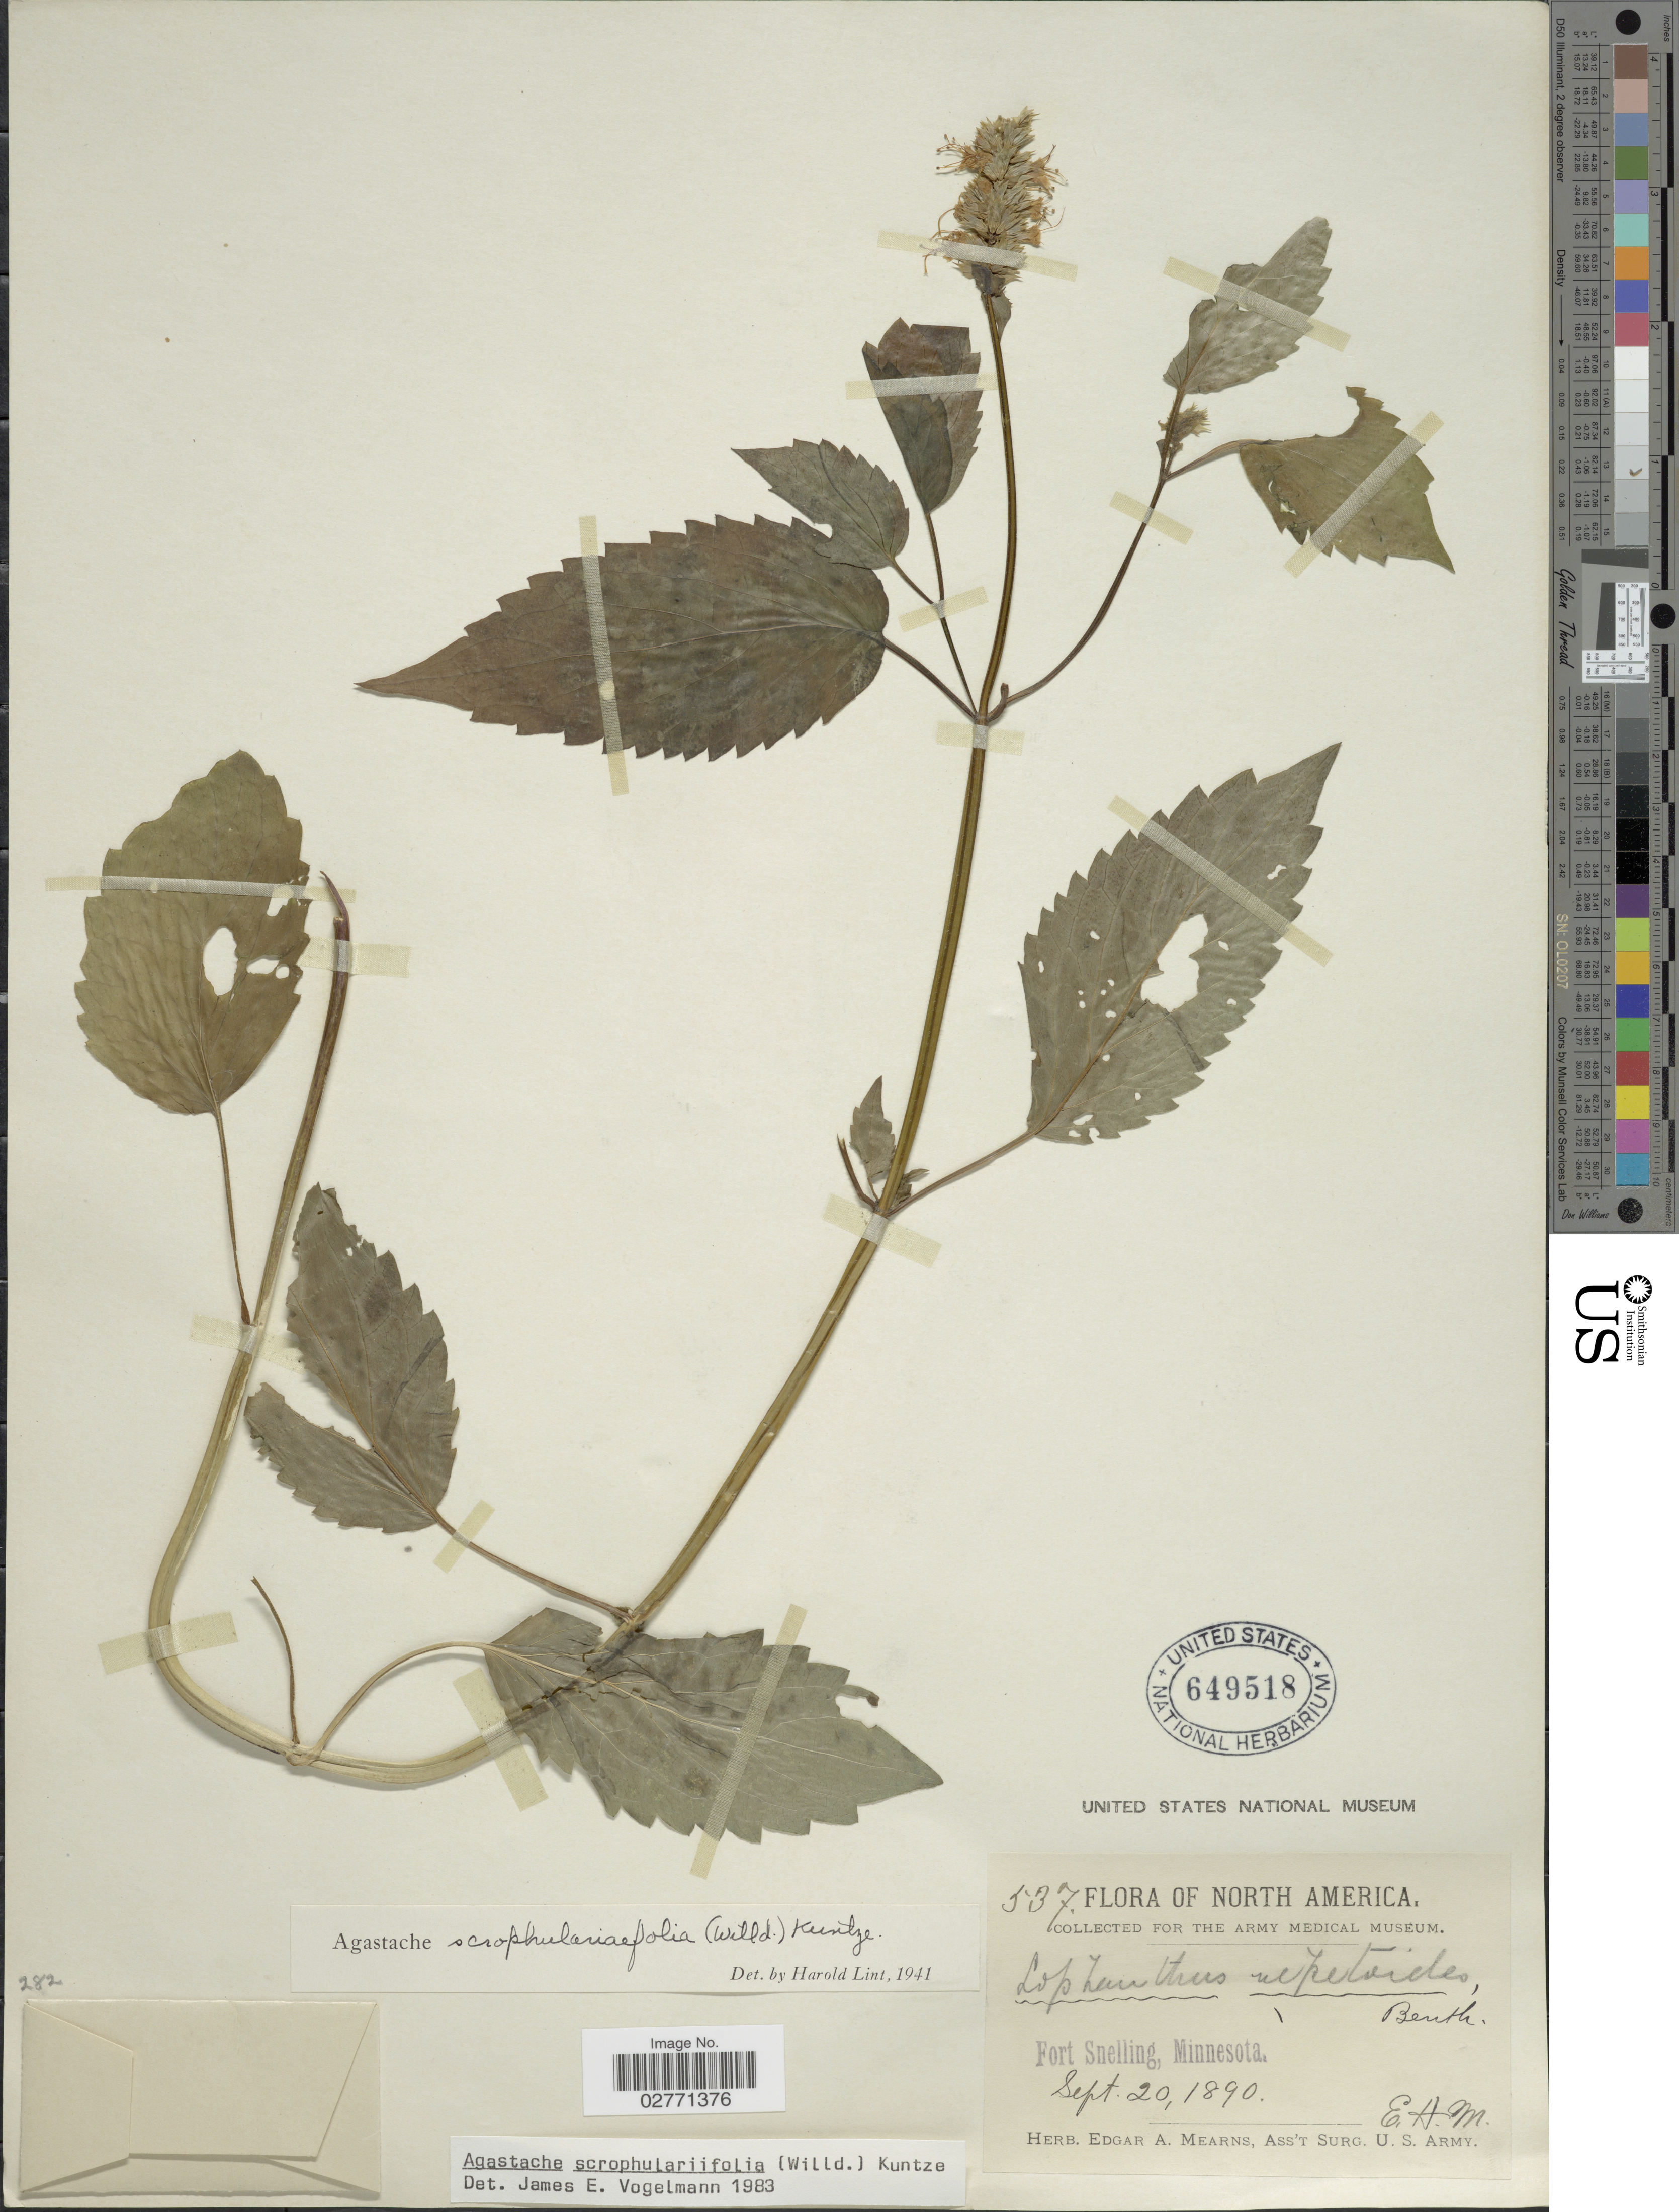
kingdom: Plantae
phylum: Tracheophyta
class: Magnoliopsida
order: Lamiales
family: Lamiaceae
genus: Agastache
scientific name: Agastache scrophulariifolia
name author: (Willd.) Kuntze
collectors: E. A. Mearns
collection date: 1890-09-20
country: United States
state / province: Minnesota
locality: Fort Snelling.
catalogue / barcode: US 649518